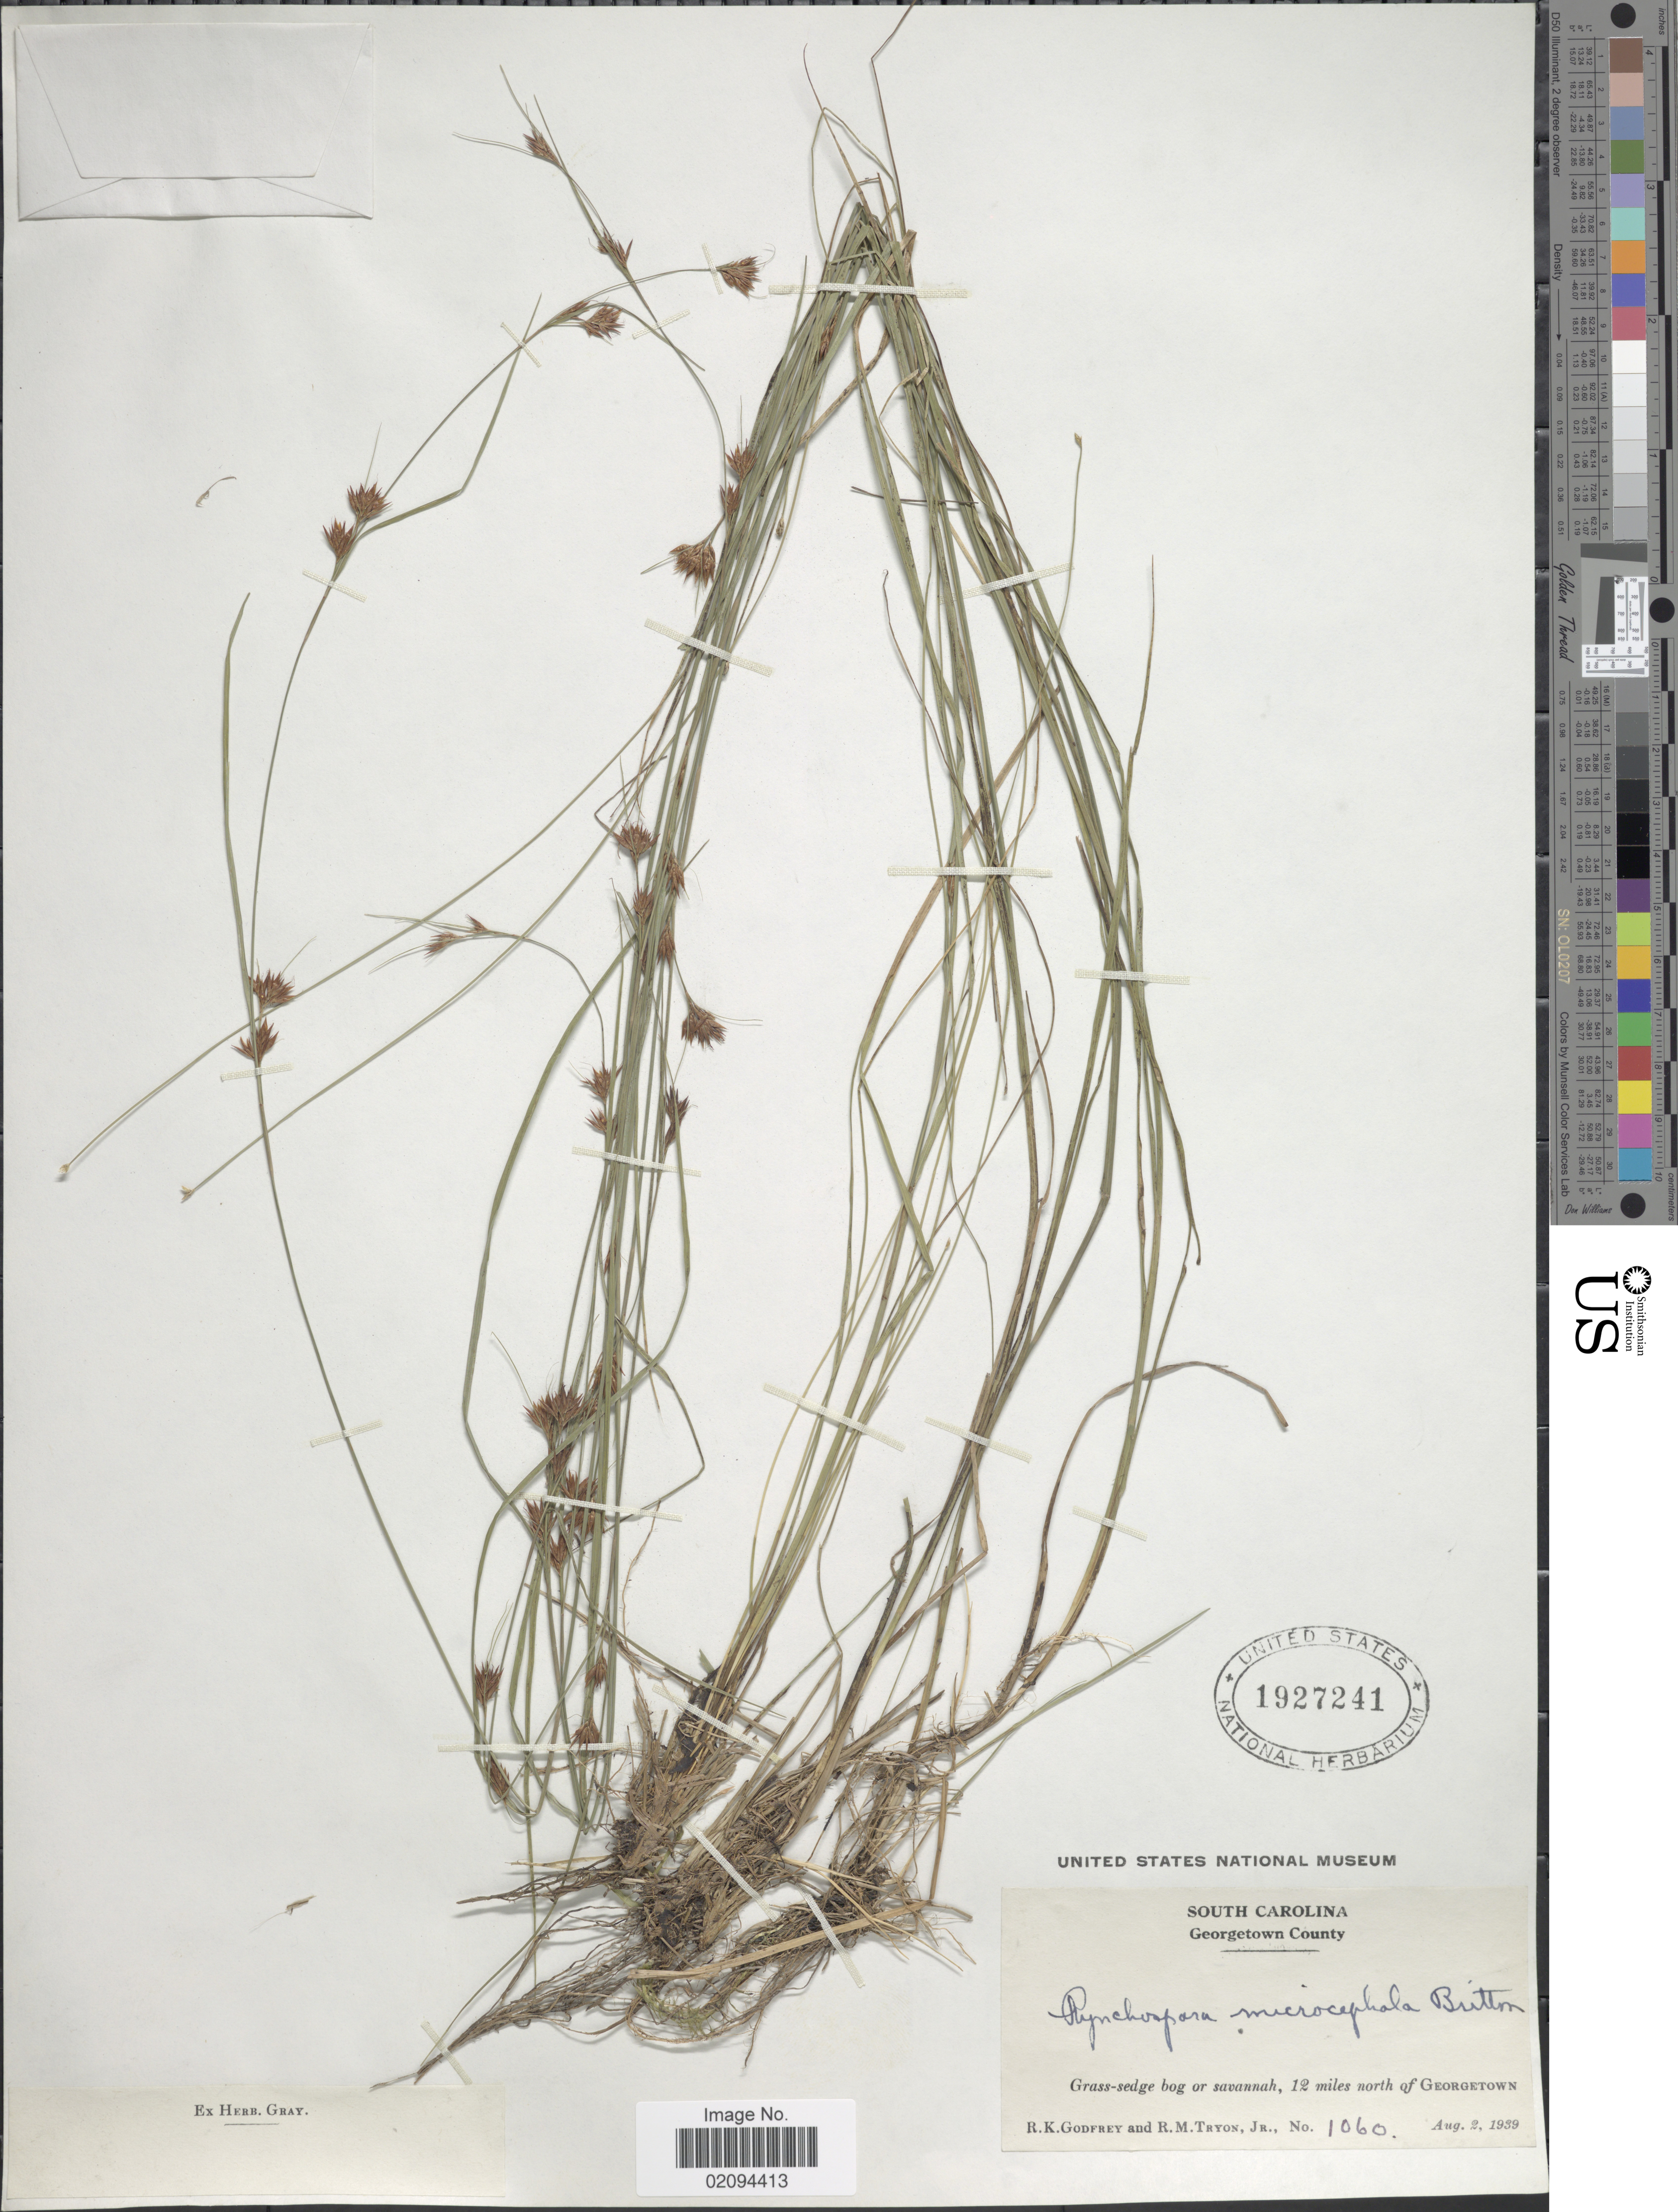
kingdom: Plantae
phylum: Tracheophyta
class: Liliopsida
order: Poales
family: Cyperaceae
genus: Rhynchospora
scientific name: Rhynchospora microcephala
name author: (Britton) Britton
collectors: R. K. Godfrey & R. M. Tryon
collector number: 1060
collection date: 1939-08-02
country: United States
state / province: South Carolina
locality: Georgetown County. Grass-sedge bog or savannah, 12 miles north of Georgetown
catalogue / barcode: US 1927241